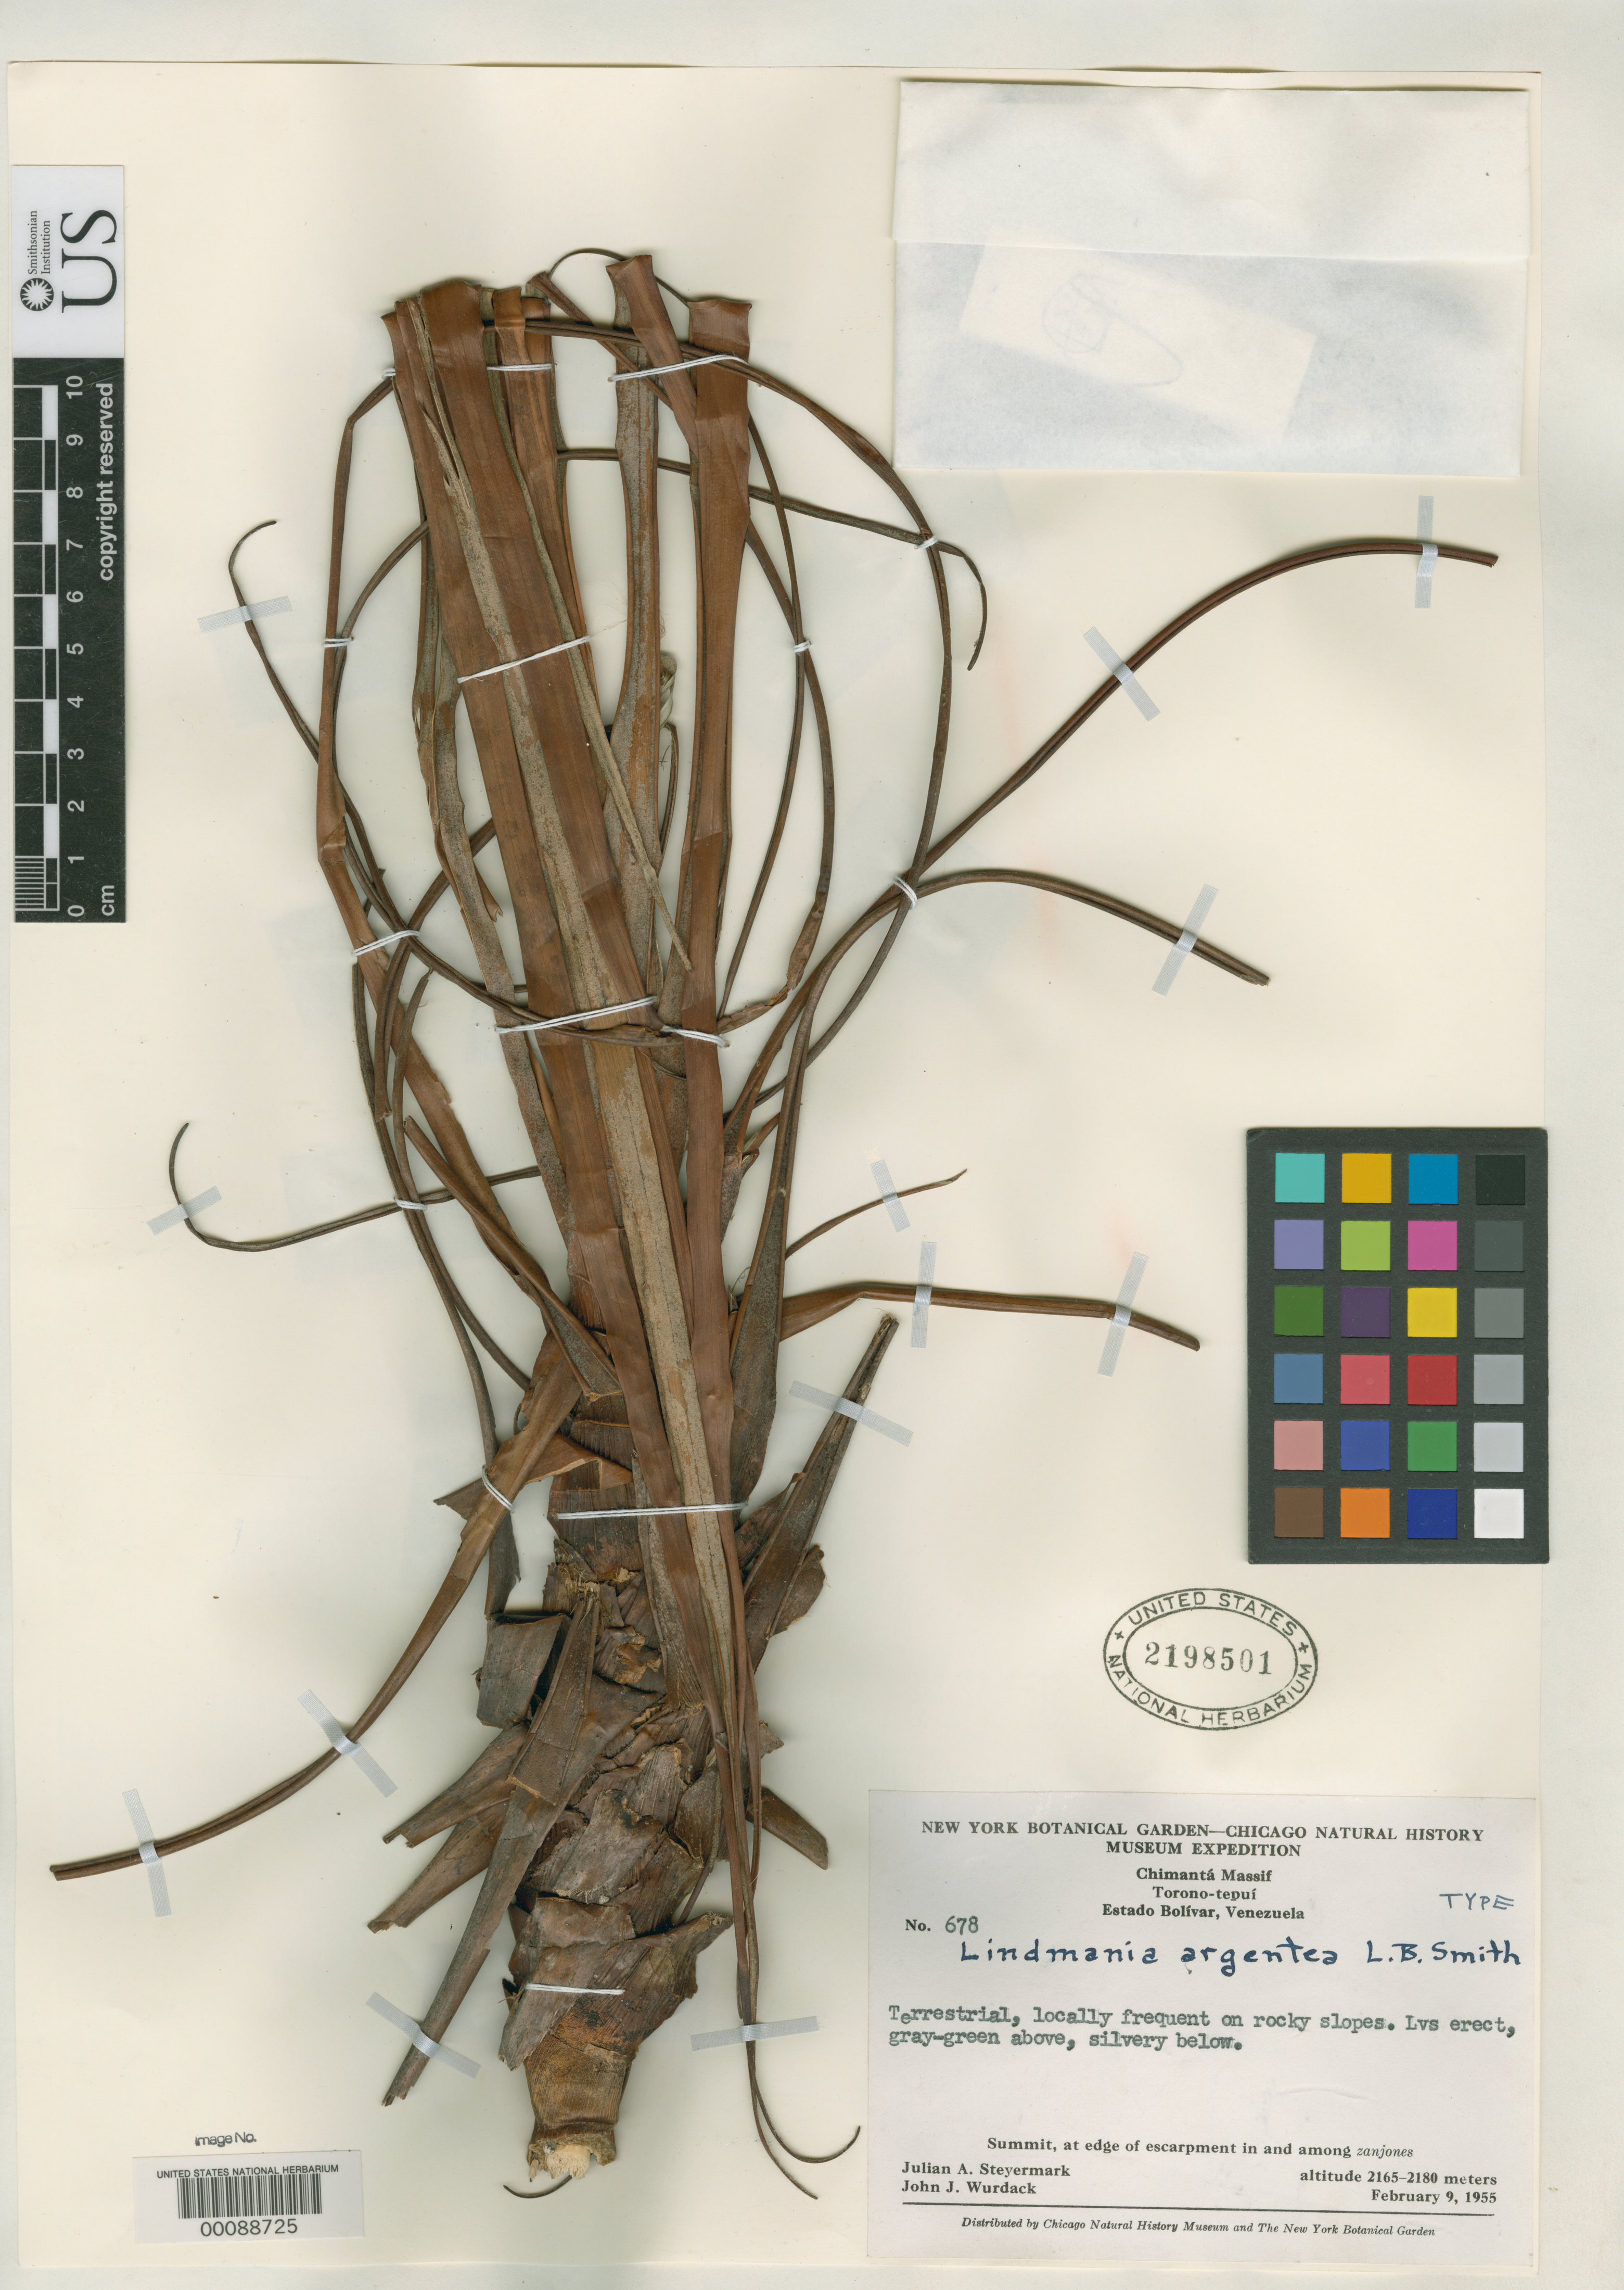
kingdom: Plantae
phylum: Tracheophyta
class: Liliopsida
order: Poales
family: Bromeliaceae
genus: Lindmania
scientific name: Lindmania argentea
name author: L.B. Sm.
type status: Holotype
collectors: J. Steyermark & J. J. Wurdack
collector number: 678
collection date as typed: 09 Feb 1955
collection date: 1955-02-09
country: Venezuela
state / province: Bolivar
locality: Chimanta Massif, Torono-Tepui.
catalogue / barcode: US 2198501